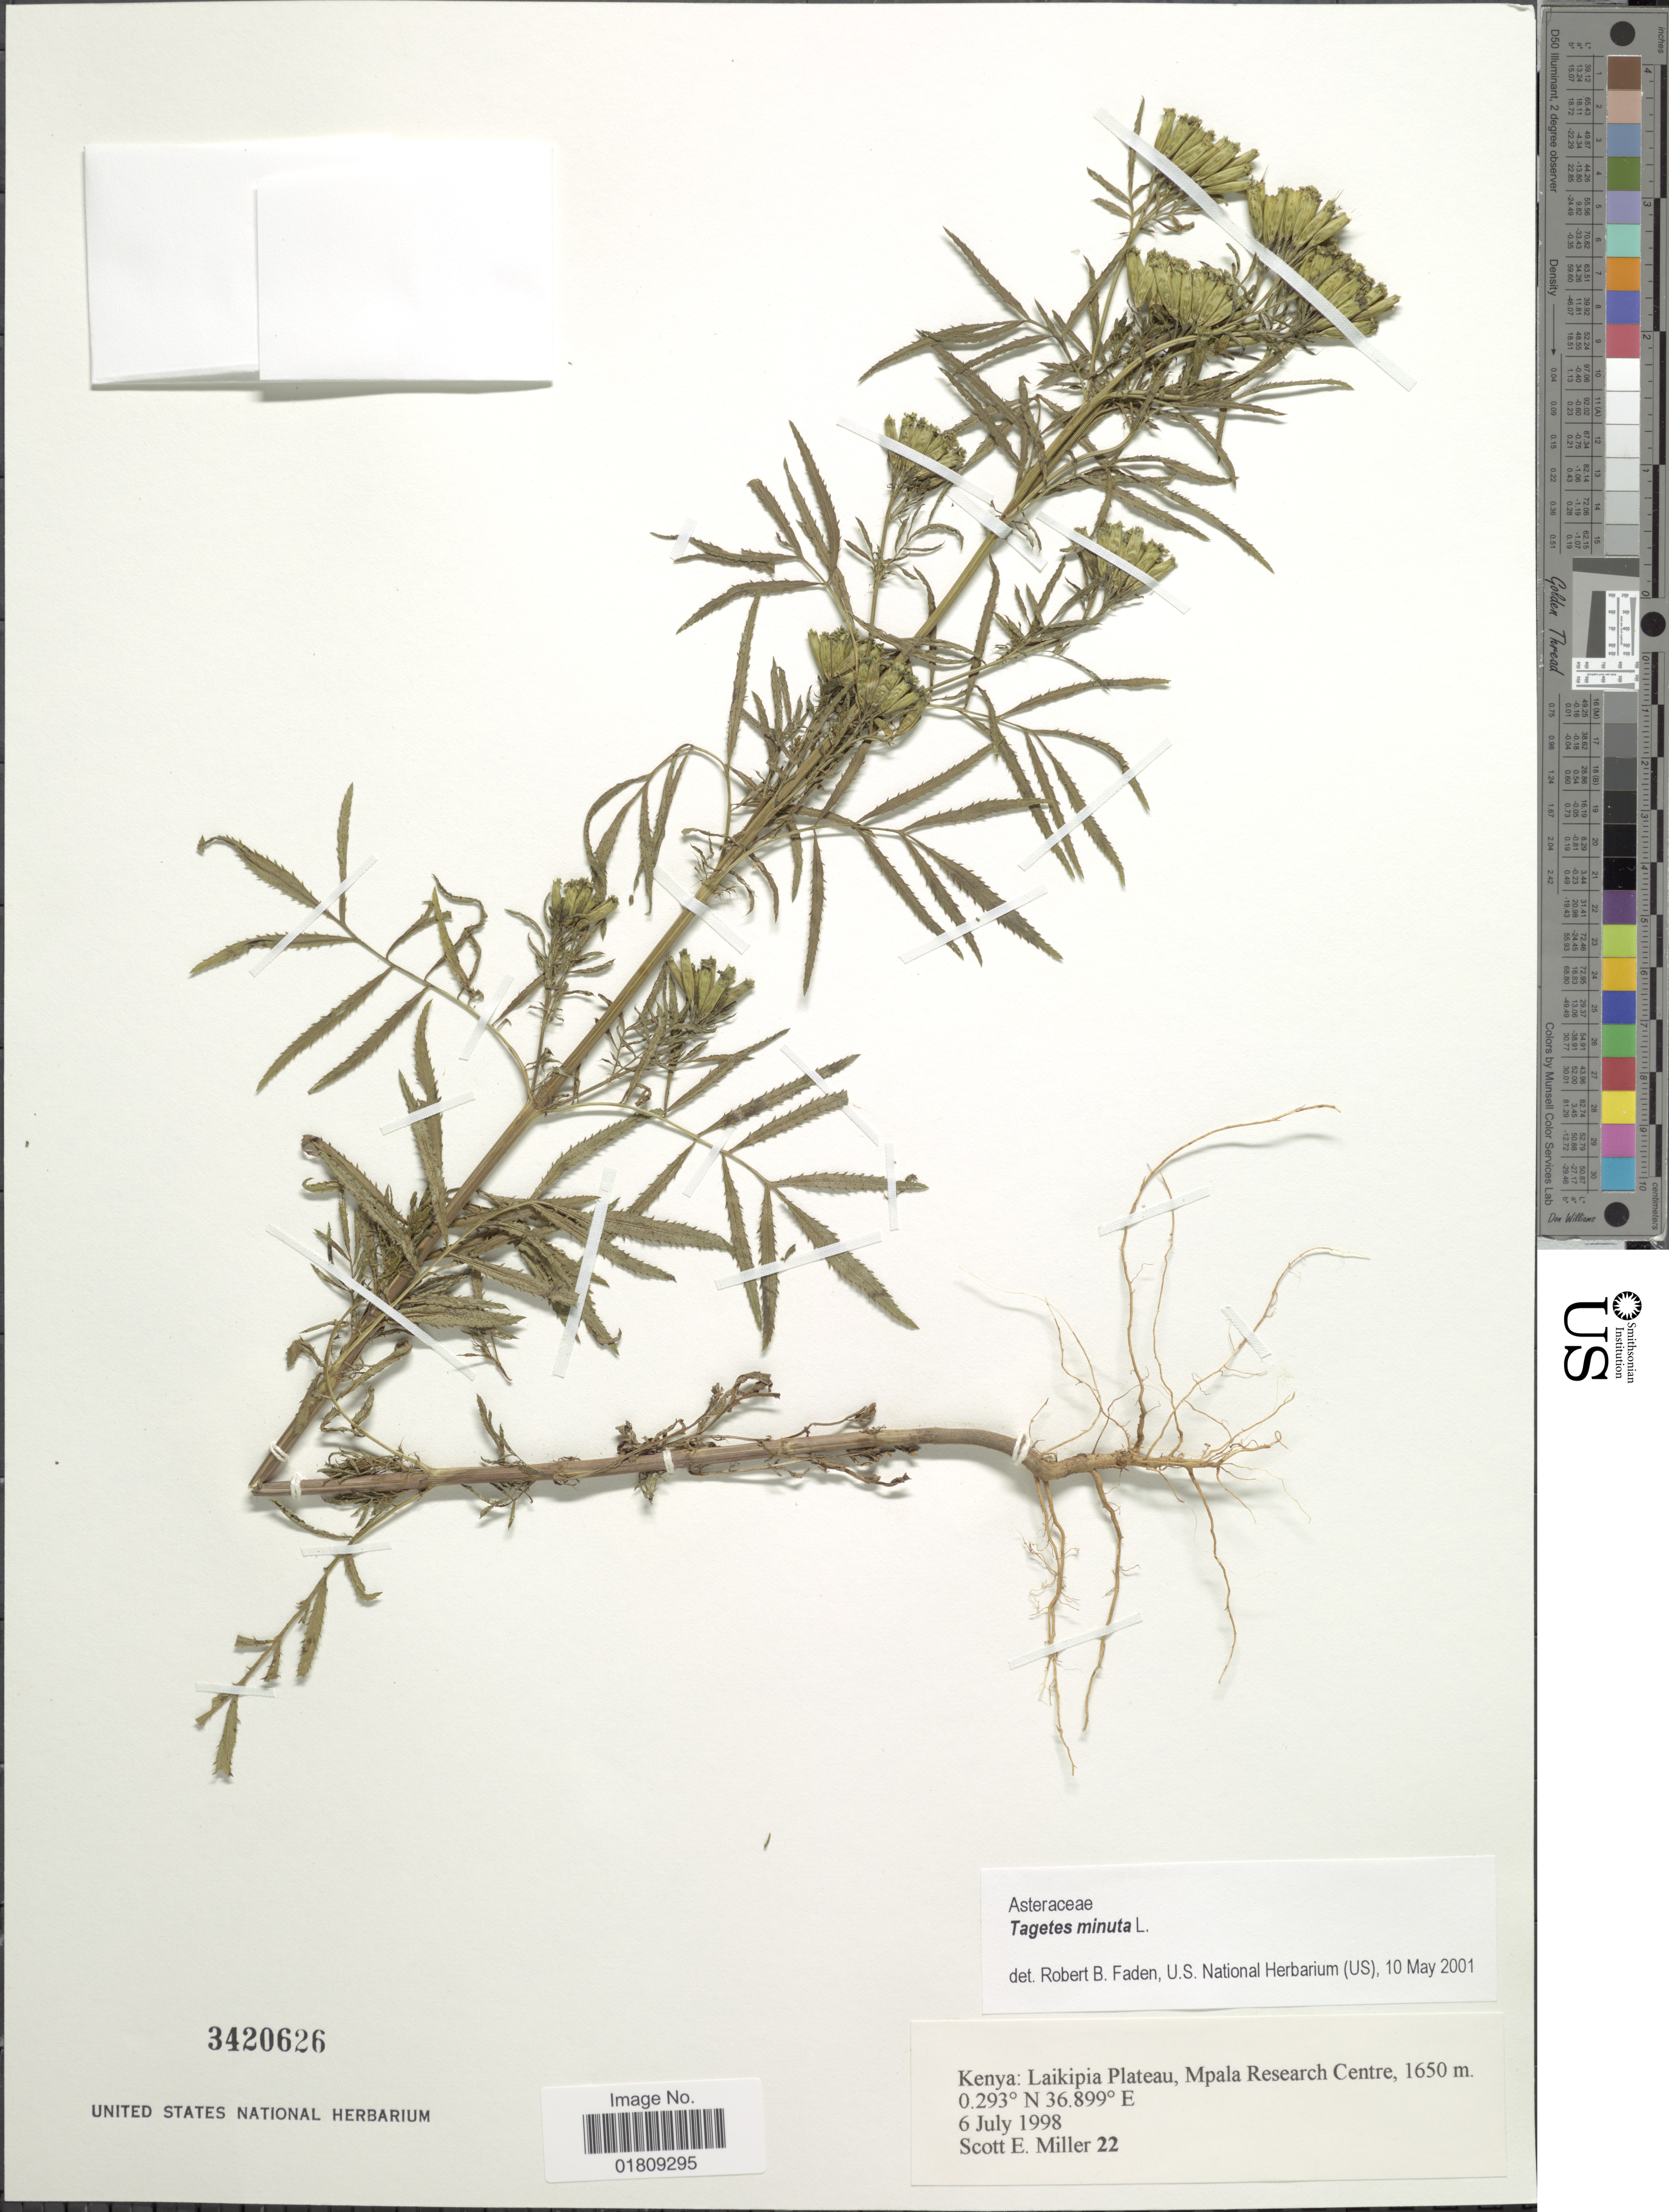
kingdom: Plantae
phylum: Tracheophyta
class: Magnoliopsida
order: Asterales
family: Asteraceae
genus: Tagetes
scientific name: Tagetes minuta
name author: L.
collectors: S. E. Miller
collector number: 22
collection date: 1998-07-06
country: Kenya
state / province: Laikipia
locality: Laikipia Plateau, Mpala Research Centre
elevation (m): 1650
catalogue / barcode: US 3420626